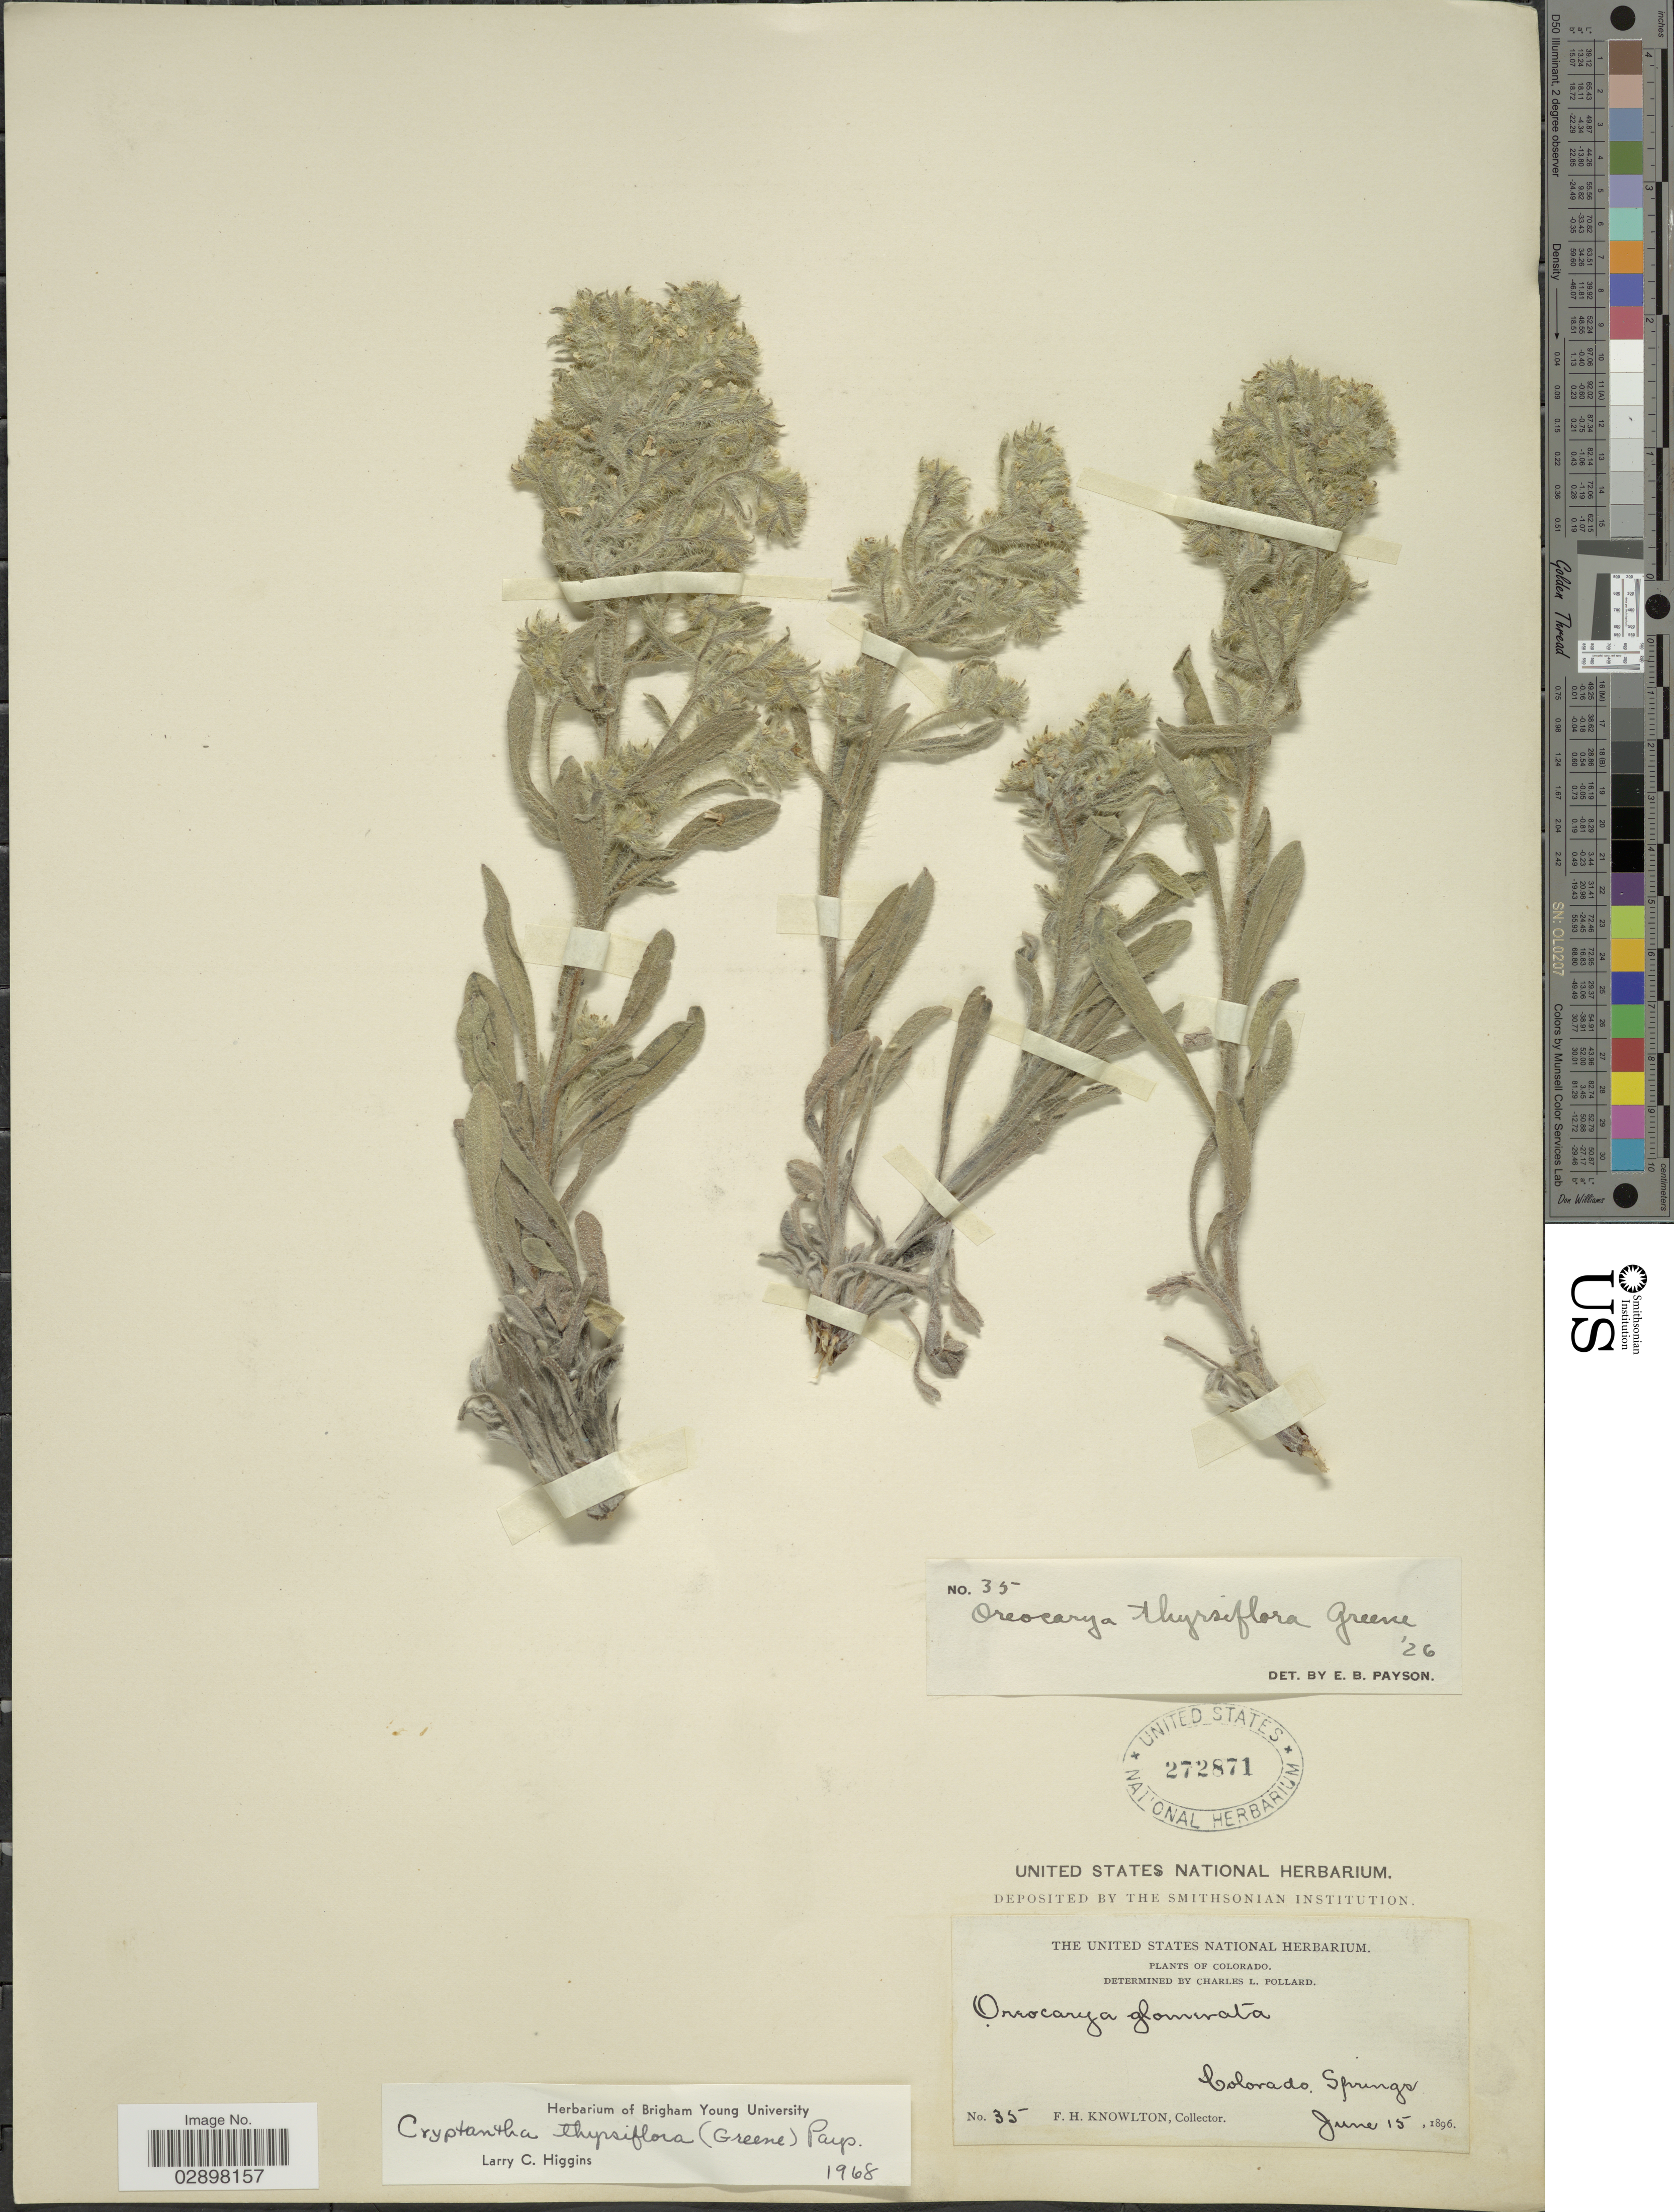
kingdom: Plantae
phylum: Tracheophyta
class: Magnoliopsida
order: Boraginales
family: Boraginaceae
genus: Cryptantha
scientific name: Cryptantha thyrsiflora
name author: (Greene) Payson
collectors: F. H. Knowlton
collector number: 35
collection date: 1896-06-15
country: United States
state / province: Colorado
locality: Colorado Springs.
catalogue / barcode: US 272871